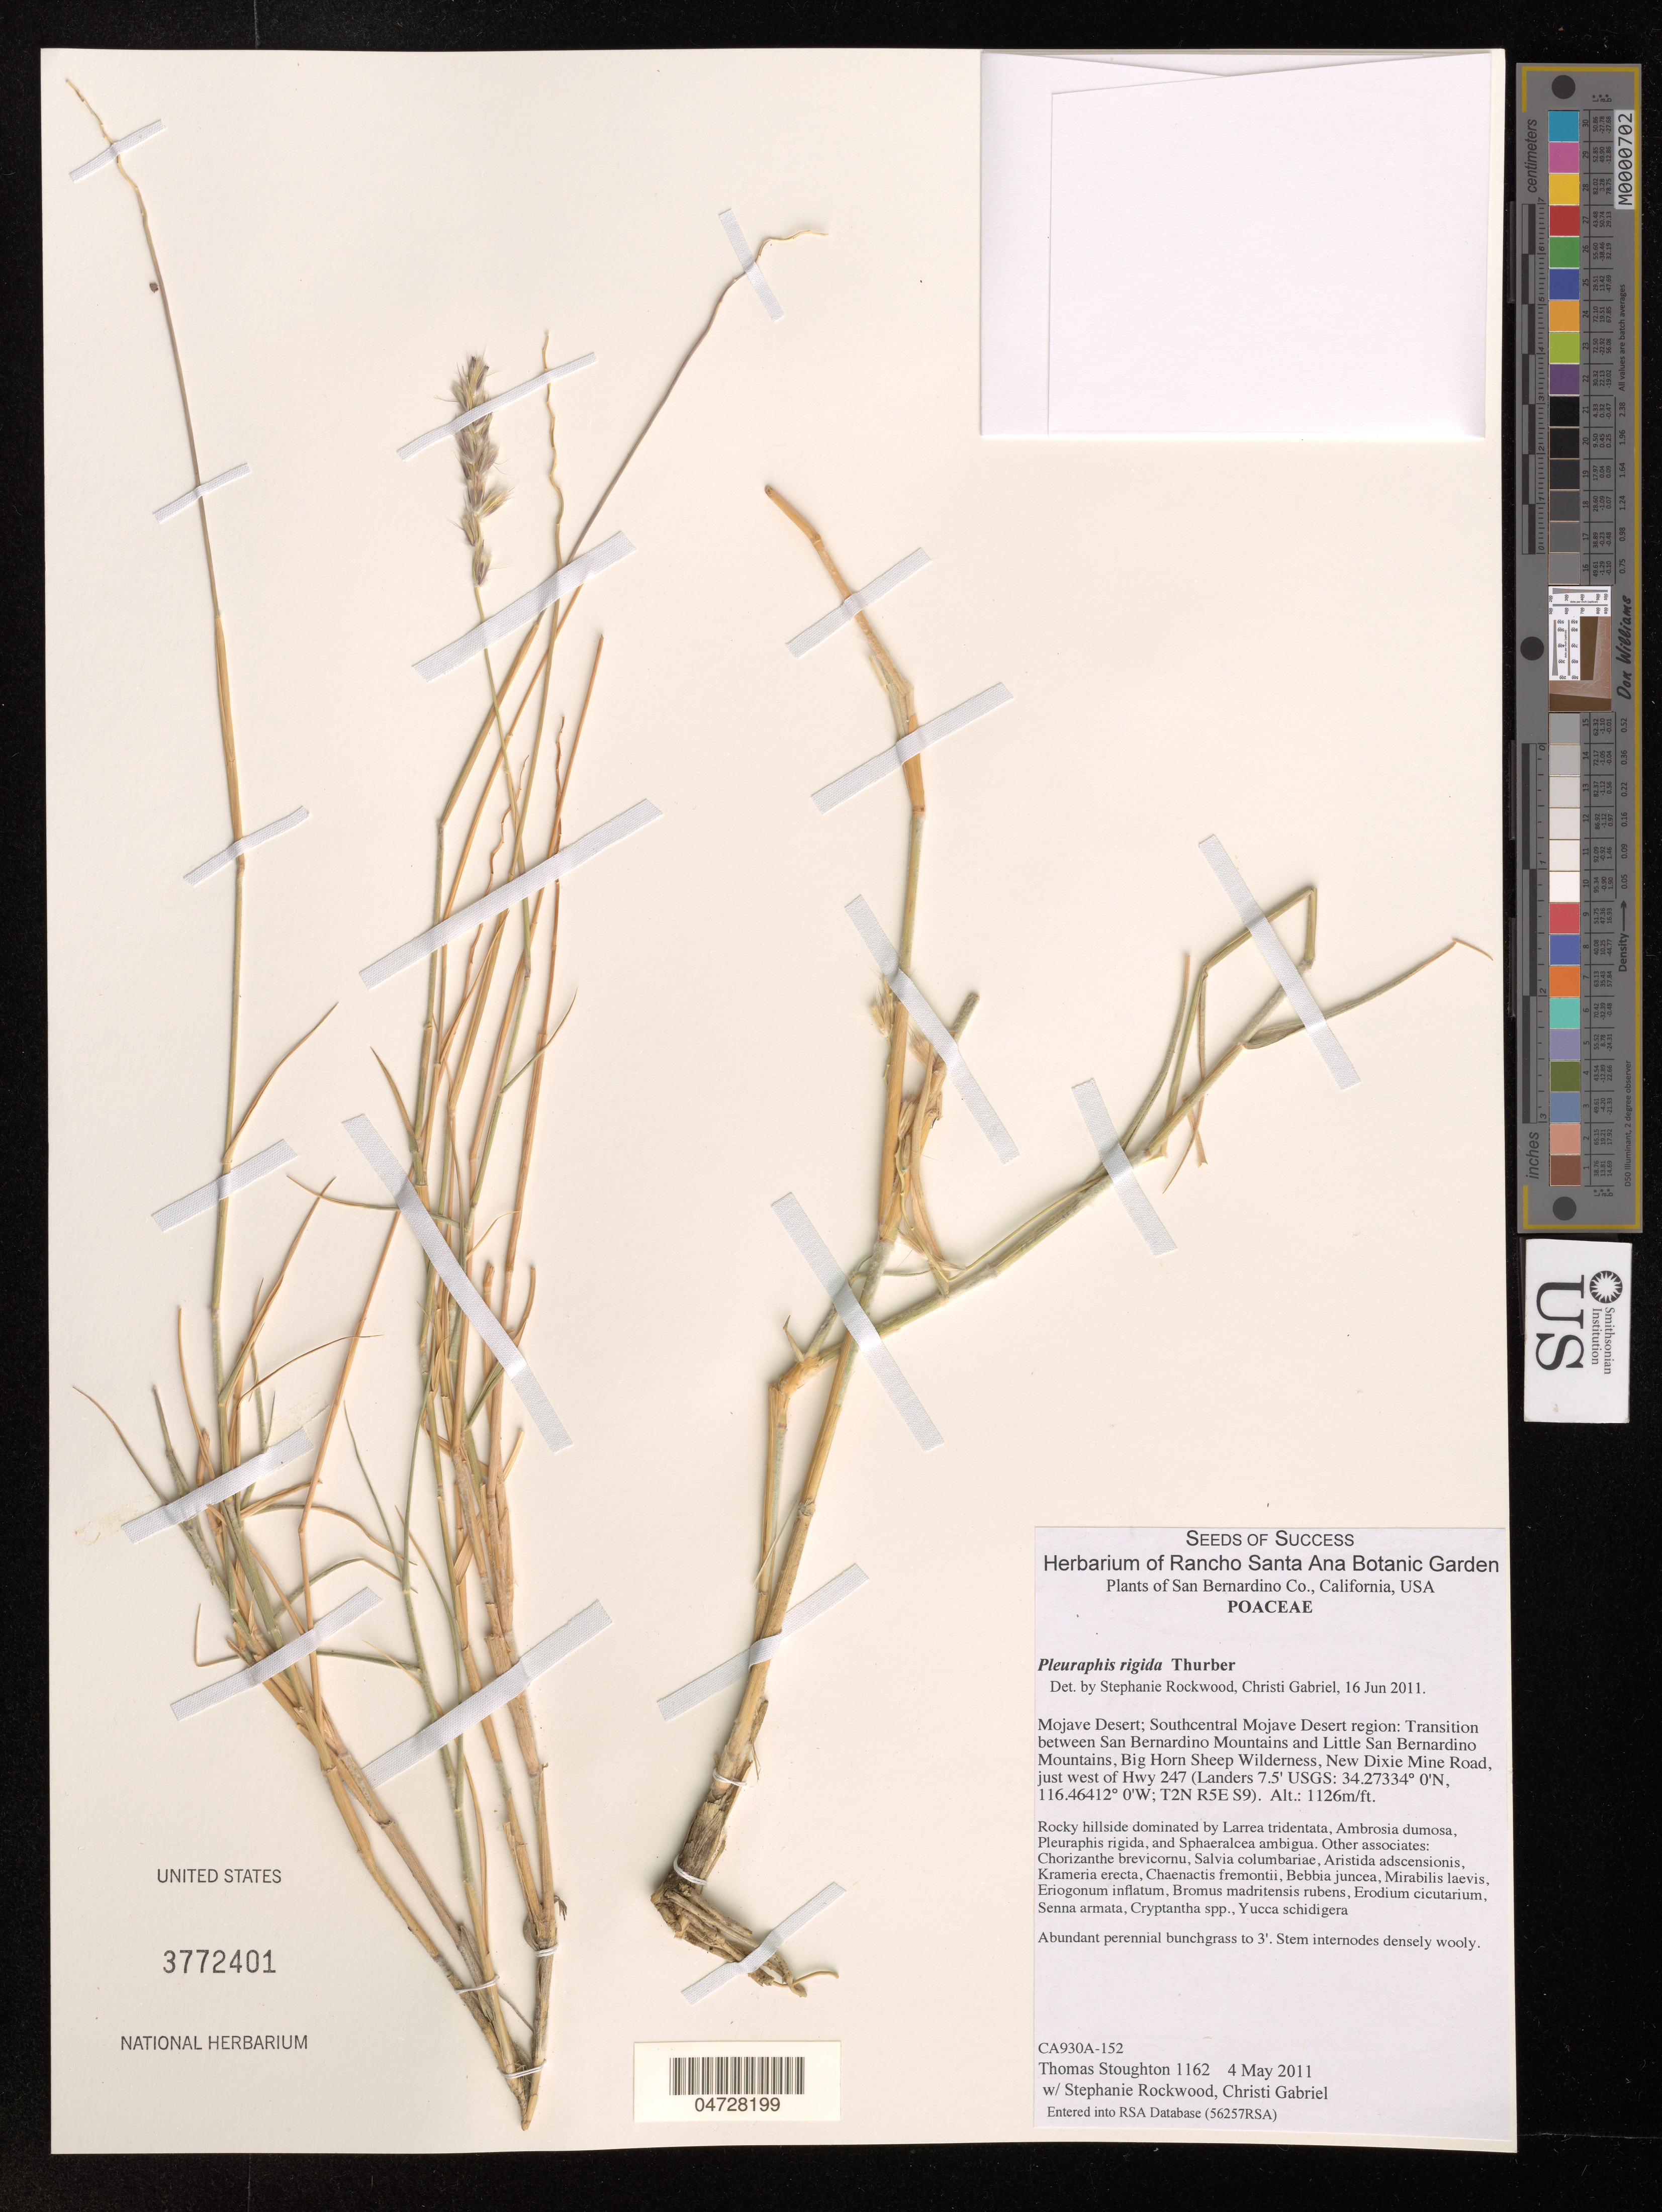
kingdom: Plantae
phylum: Tracheophyta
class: Liliopsida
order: Poales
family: Poaceae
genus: Pleuraphis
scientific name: Pleuraphis rigida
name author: Thurb. in S. Watson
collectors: T. Stoughton, S. Rockwood & C. Gabriel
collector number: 1162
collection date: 2011-05-04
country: United States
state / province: California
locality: Mojave Desert; Southcentral Mojave Desert region: Transition between San Bernardino Mountains and Little San Bernardino Mountains, Big Horn Sheep Wilderness, New Dixie Mine Road, just west of Hwy 247.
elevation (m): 1126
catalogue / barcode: US 3772401